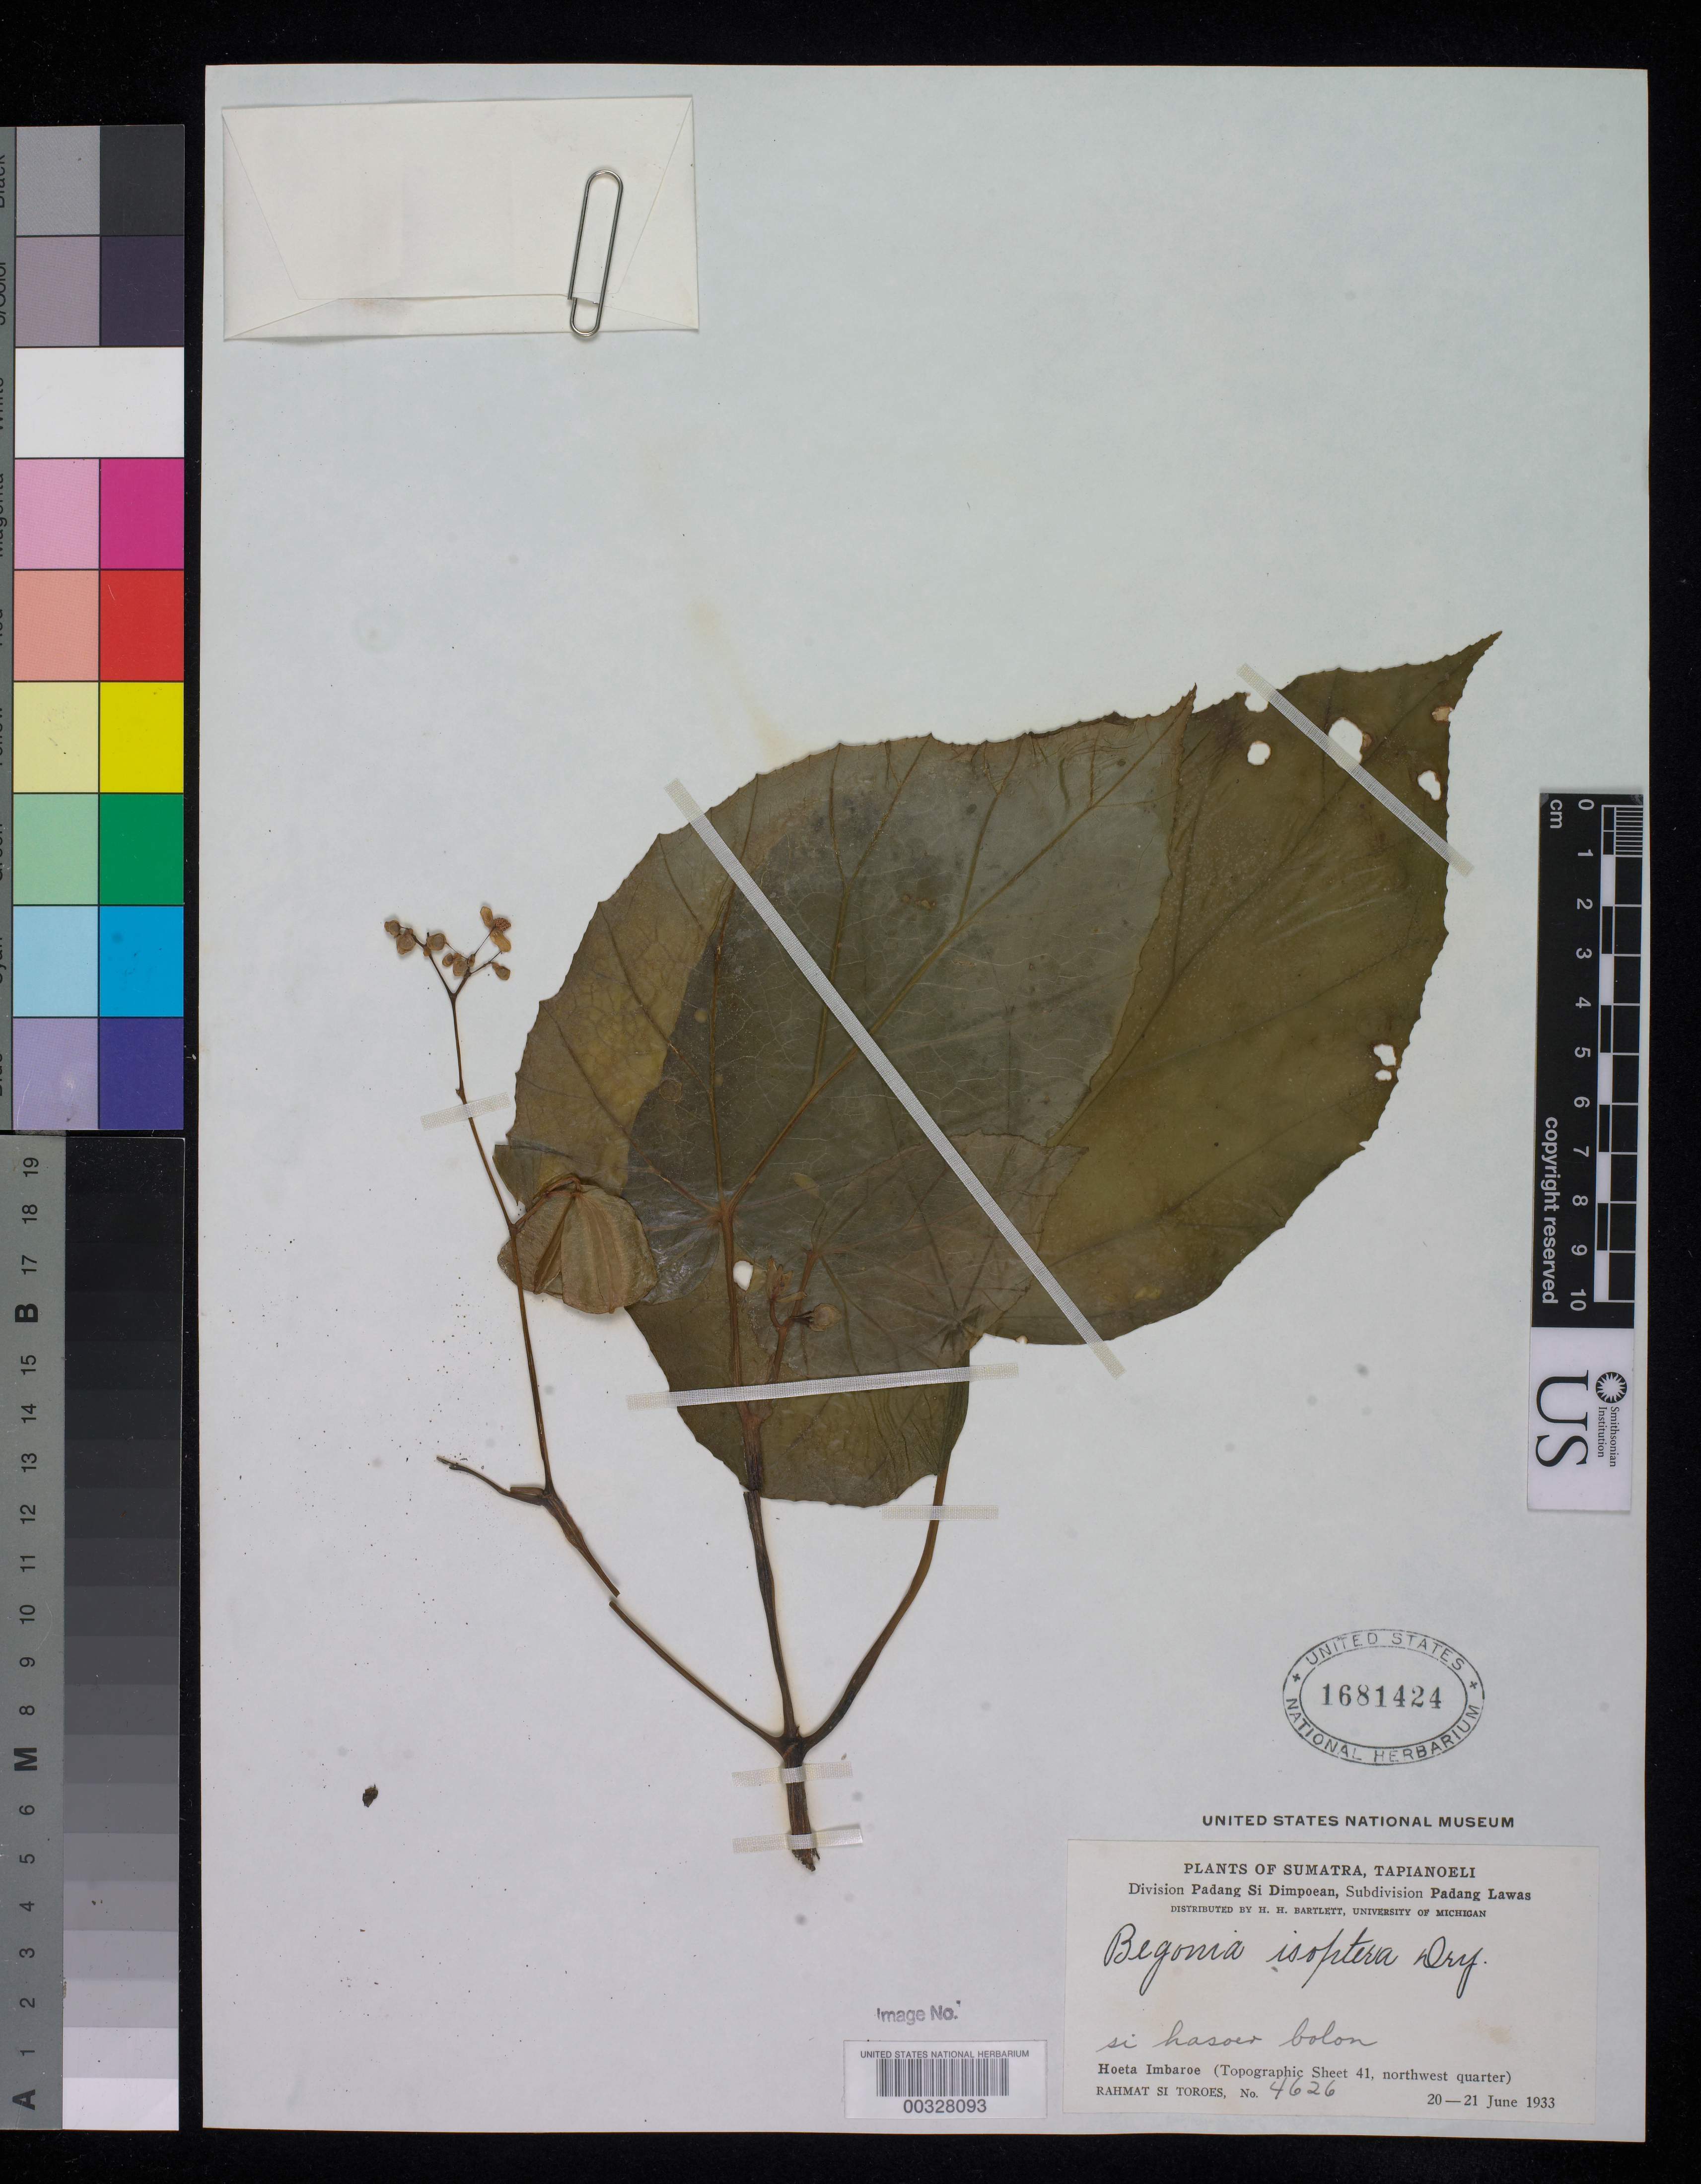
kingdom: Plantae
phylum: Tracheophyta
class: Magnoliopsida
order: Cucurbitales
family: Begoniaceae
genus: Begonia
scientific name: Begonia isoptera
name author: Dryand.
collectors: Rahmat Si Boeea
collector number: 4626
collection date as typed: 20 Jun 1933 to 21 Jun 1933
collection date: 1933-06-20/1933-06-21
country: Indonesia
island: Sumatra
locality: Padang lawas subdivision, hoeta imbaroe, topographic sheet 41, nw quarter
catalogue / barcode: US 1681424